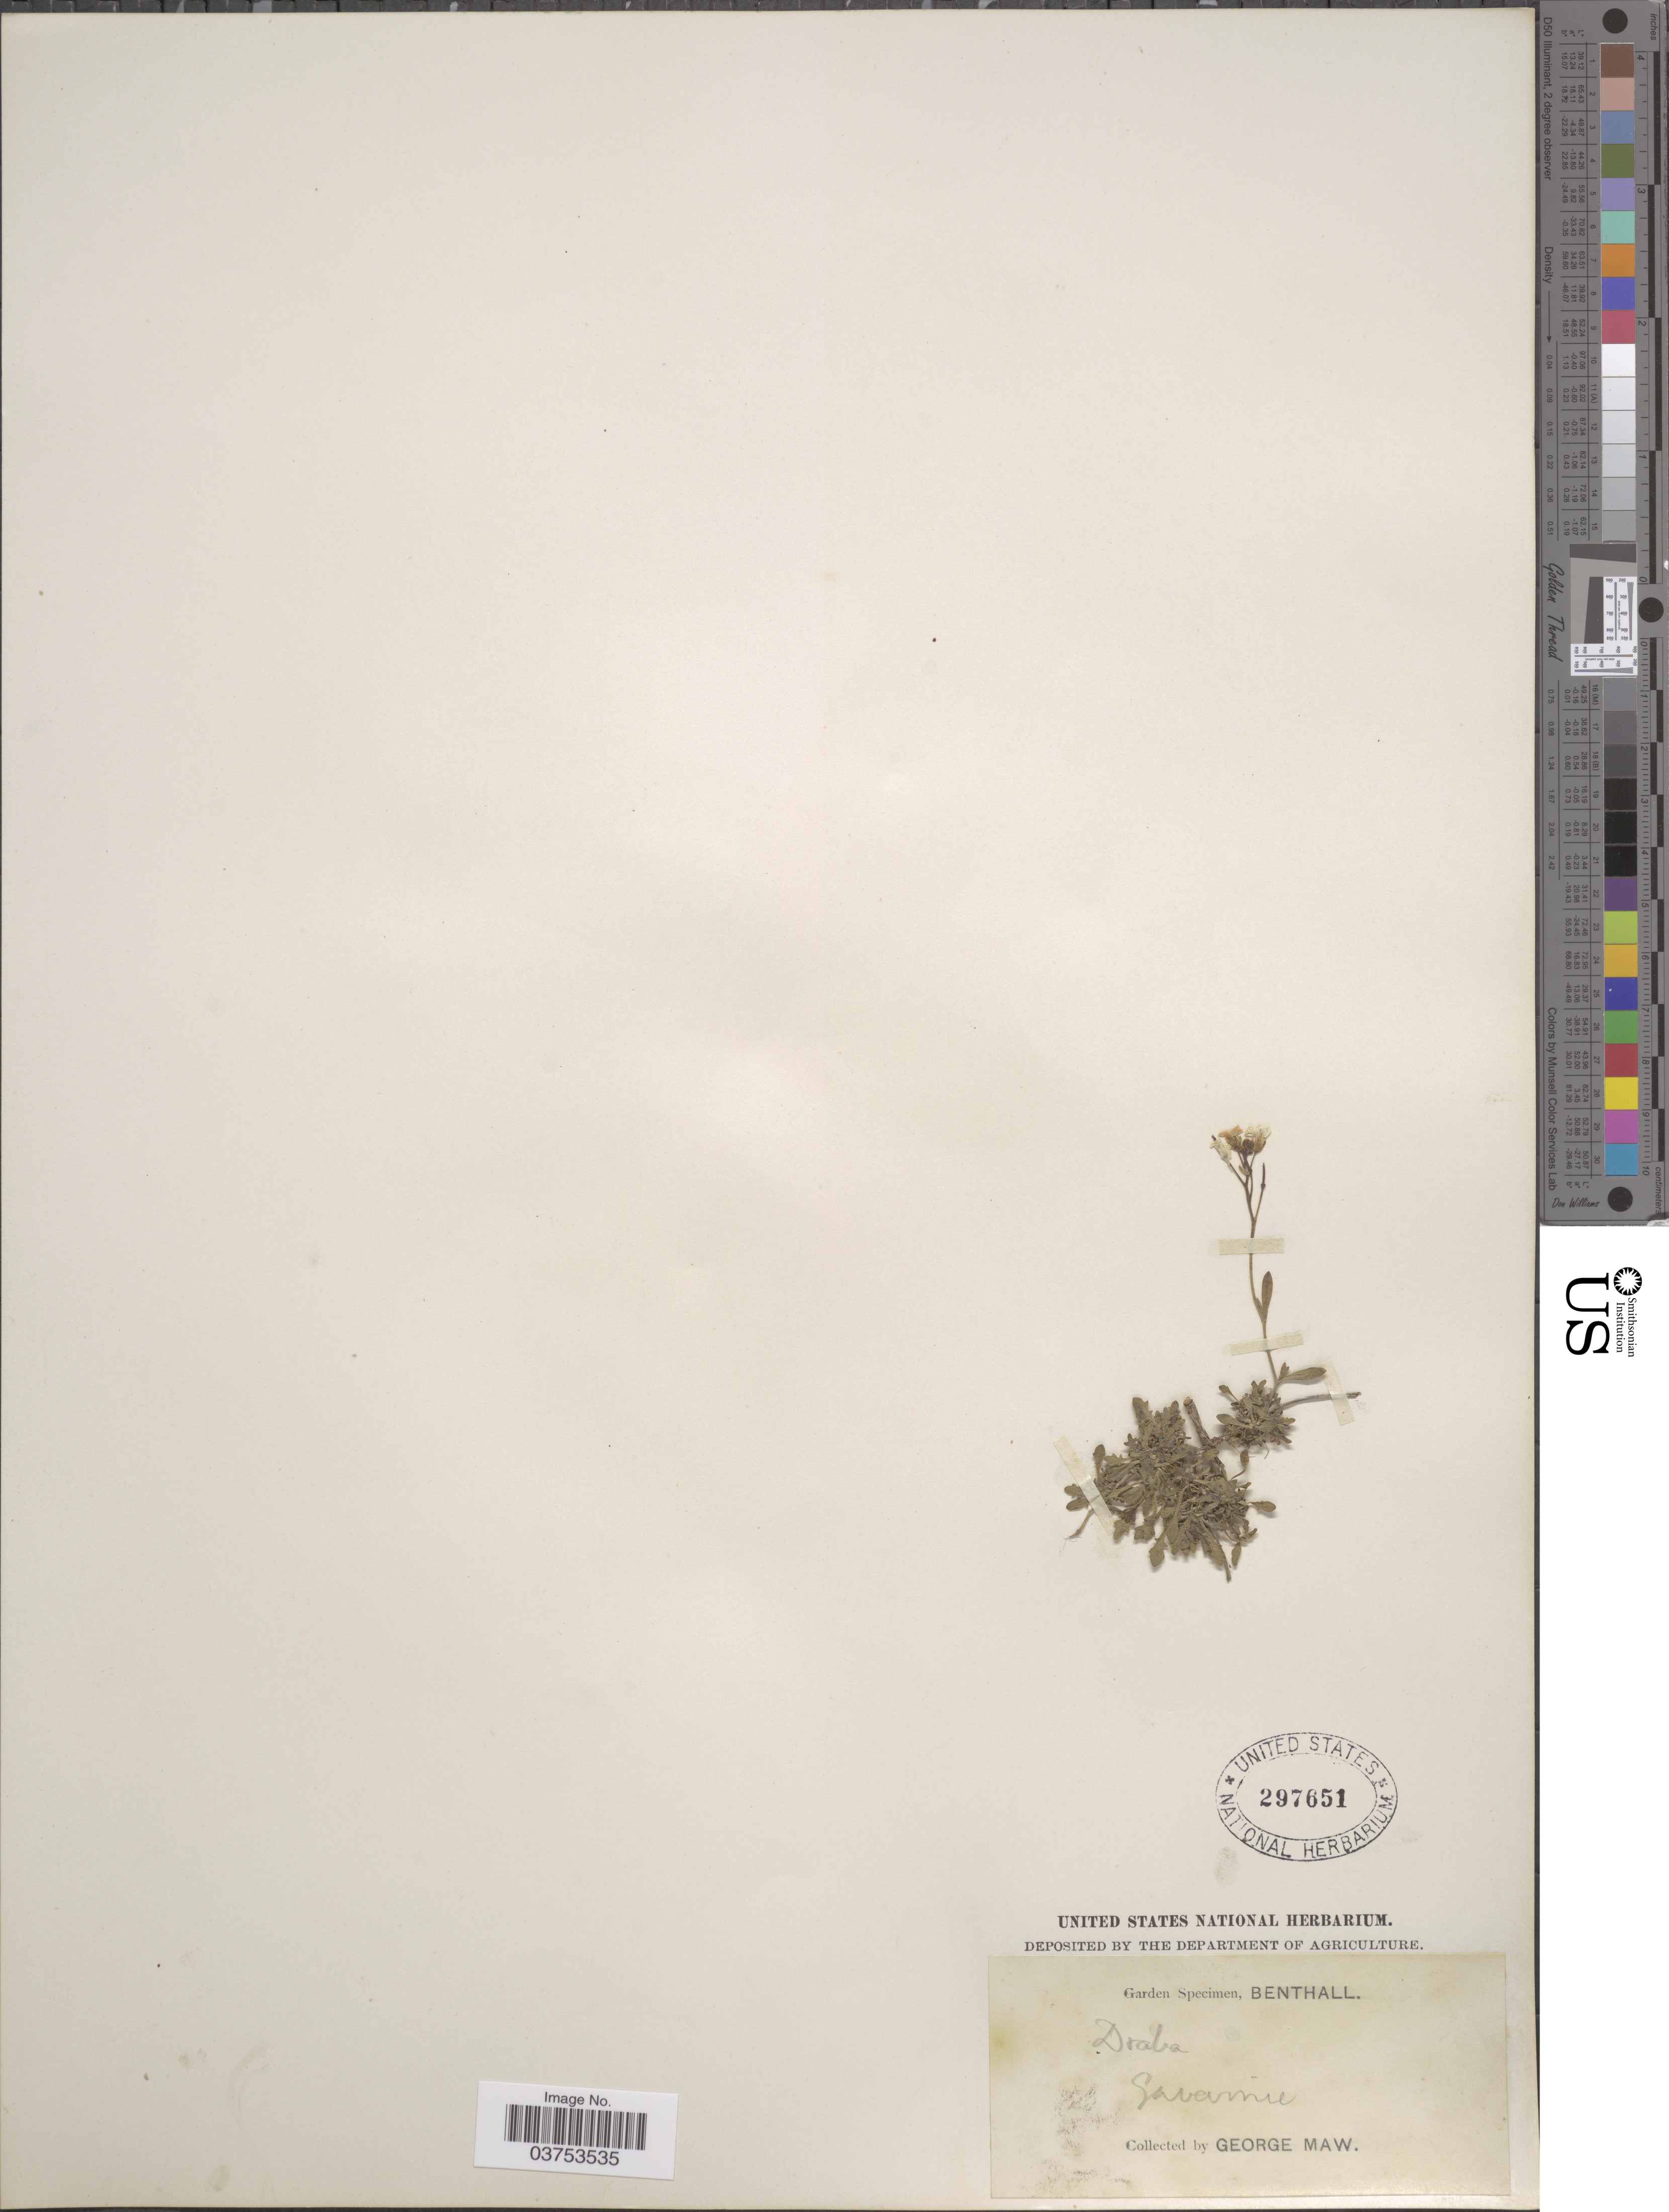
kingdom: Plantae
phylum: Tracheophyta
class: Magnoliopsida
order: Brassicales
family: Brassicaceae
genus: Draba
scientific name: Draba sp.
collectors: G. Maw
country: France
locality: Gavarnie.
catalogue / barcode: US 297651